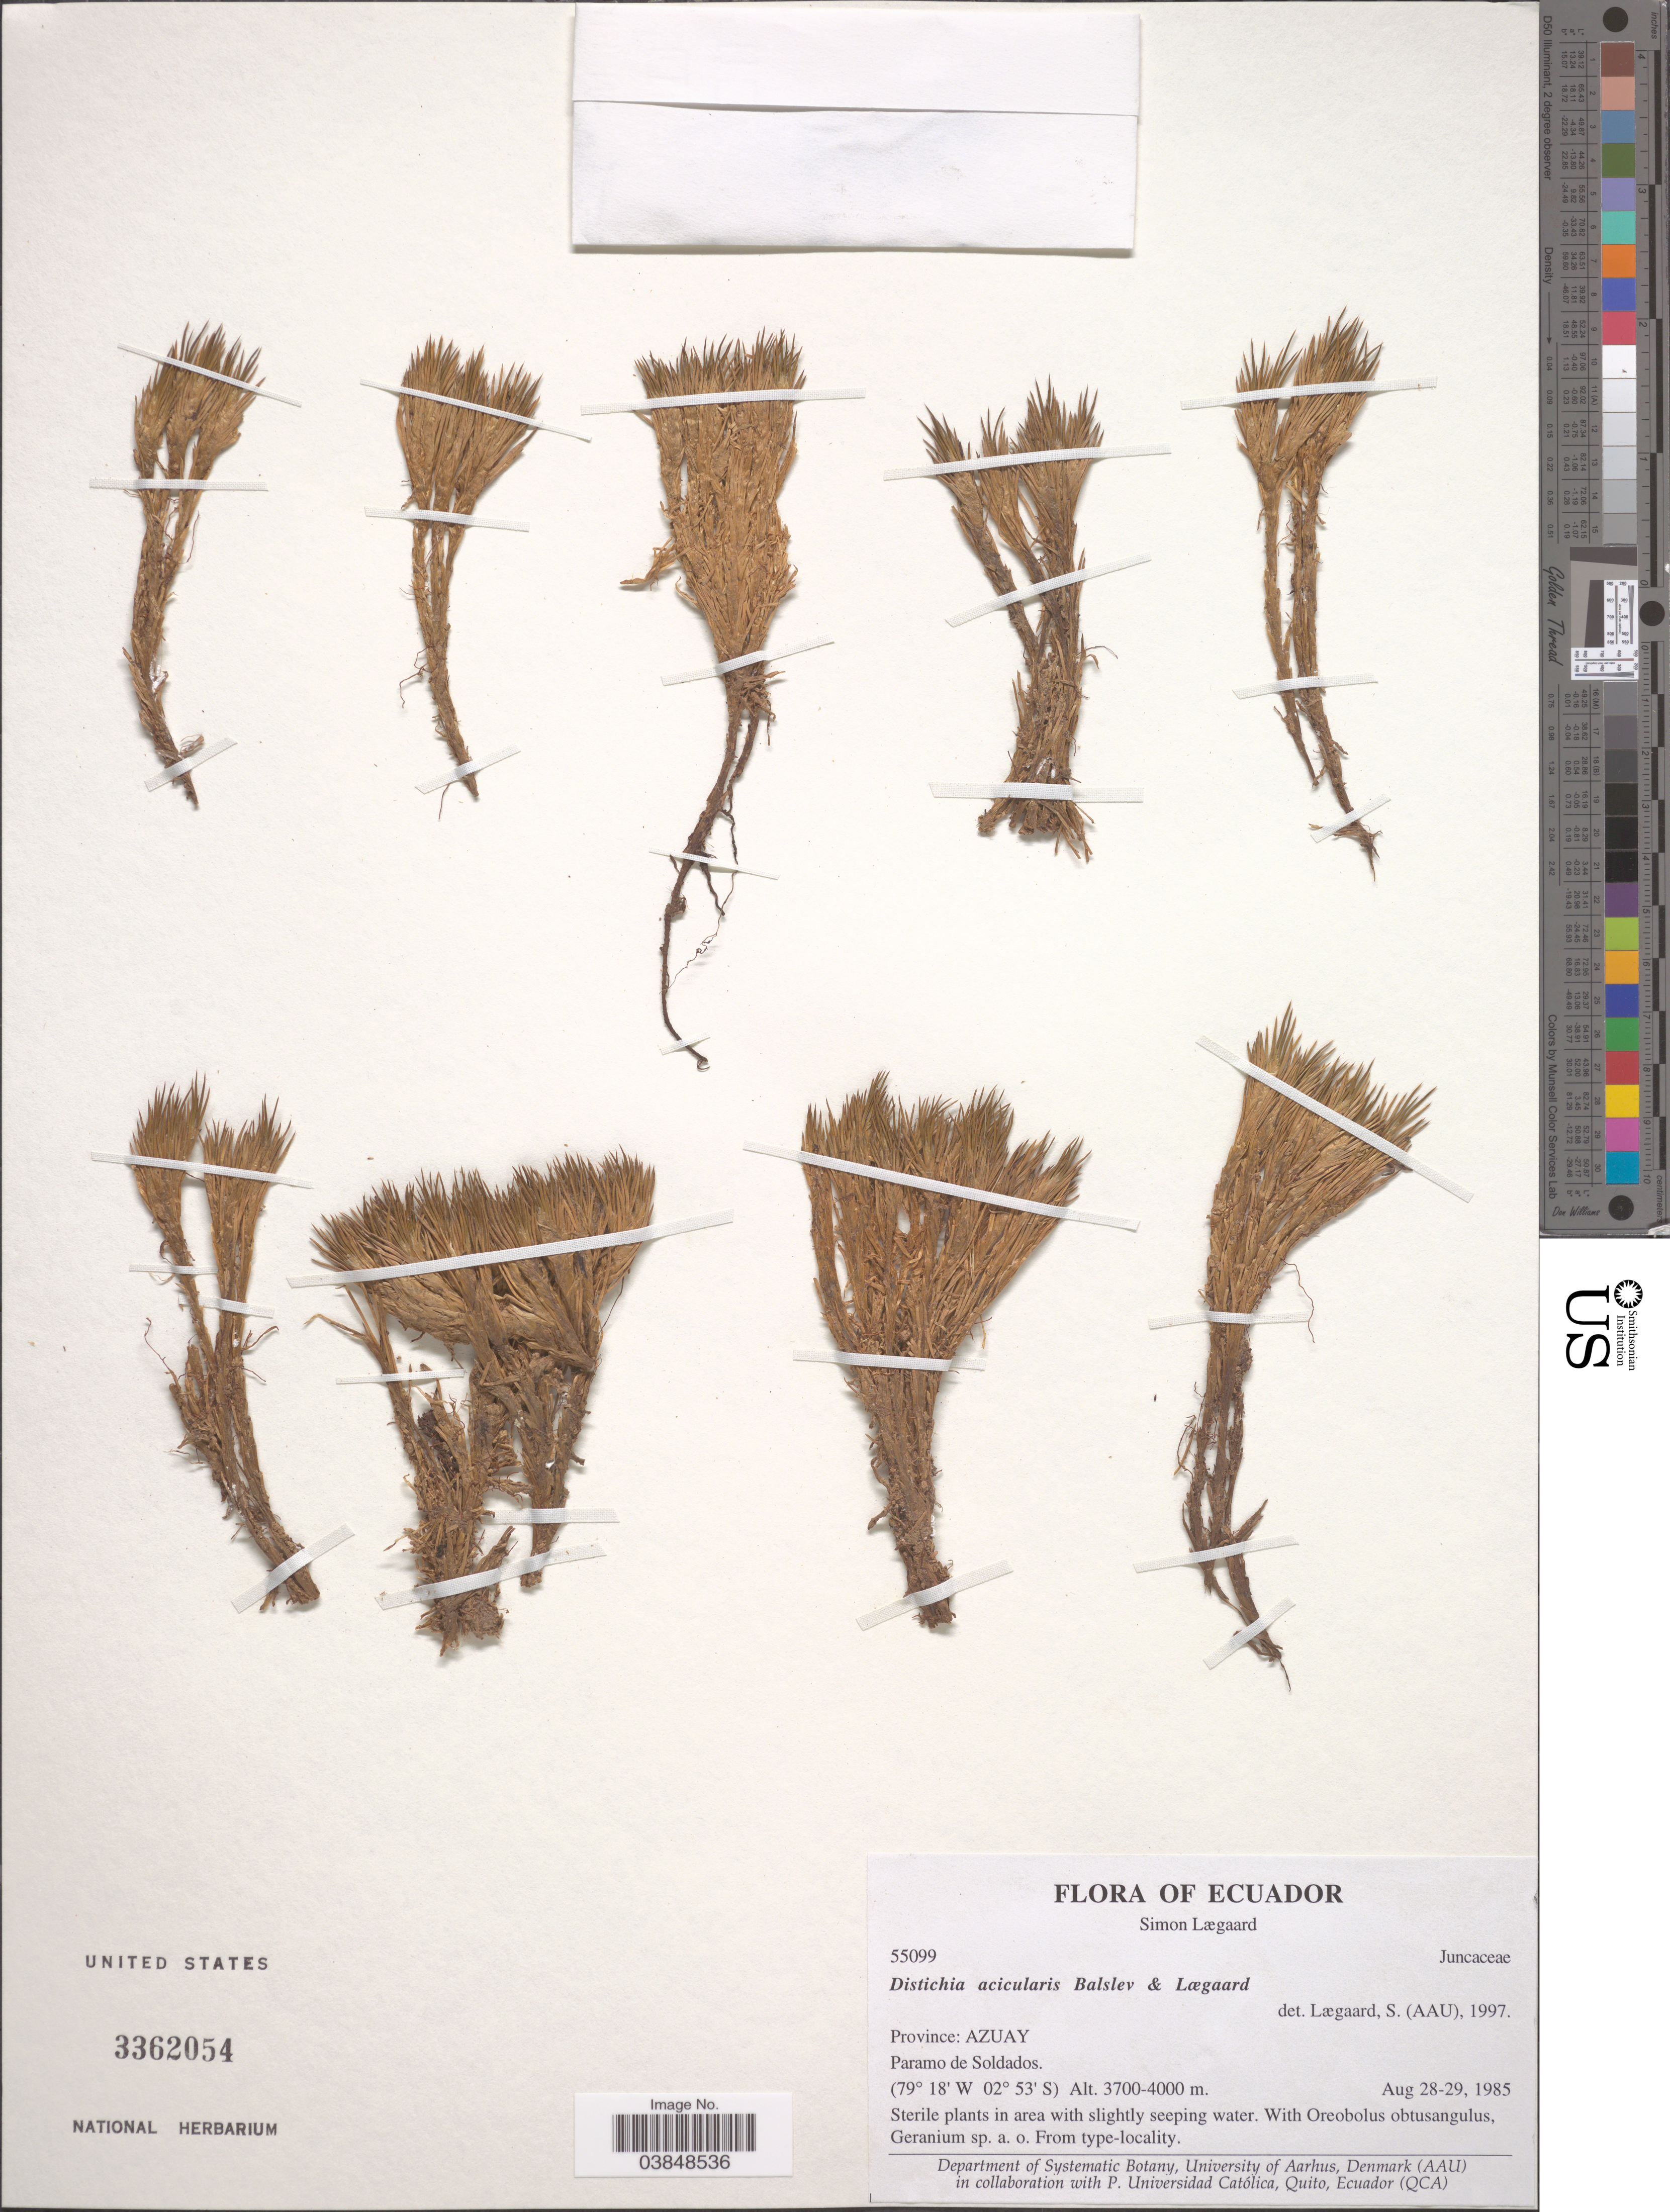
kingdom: Plantae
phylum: Tracheophyta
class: Liliopsida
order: Poales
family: Juncaceae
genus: Distichia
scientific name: Distichia acicularis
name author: Balslev & Lægaard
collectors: S. Lægaard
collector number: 55099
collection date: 1985-08-28/1985-08-29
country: Ecuador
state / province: Azuay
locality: Paramo de Soldados.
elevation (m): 3700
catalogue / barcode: US 3362054